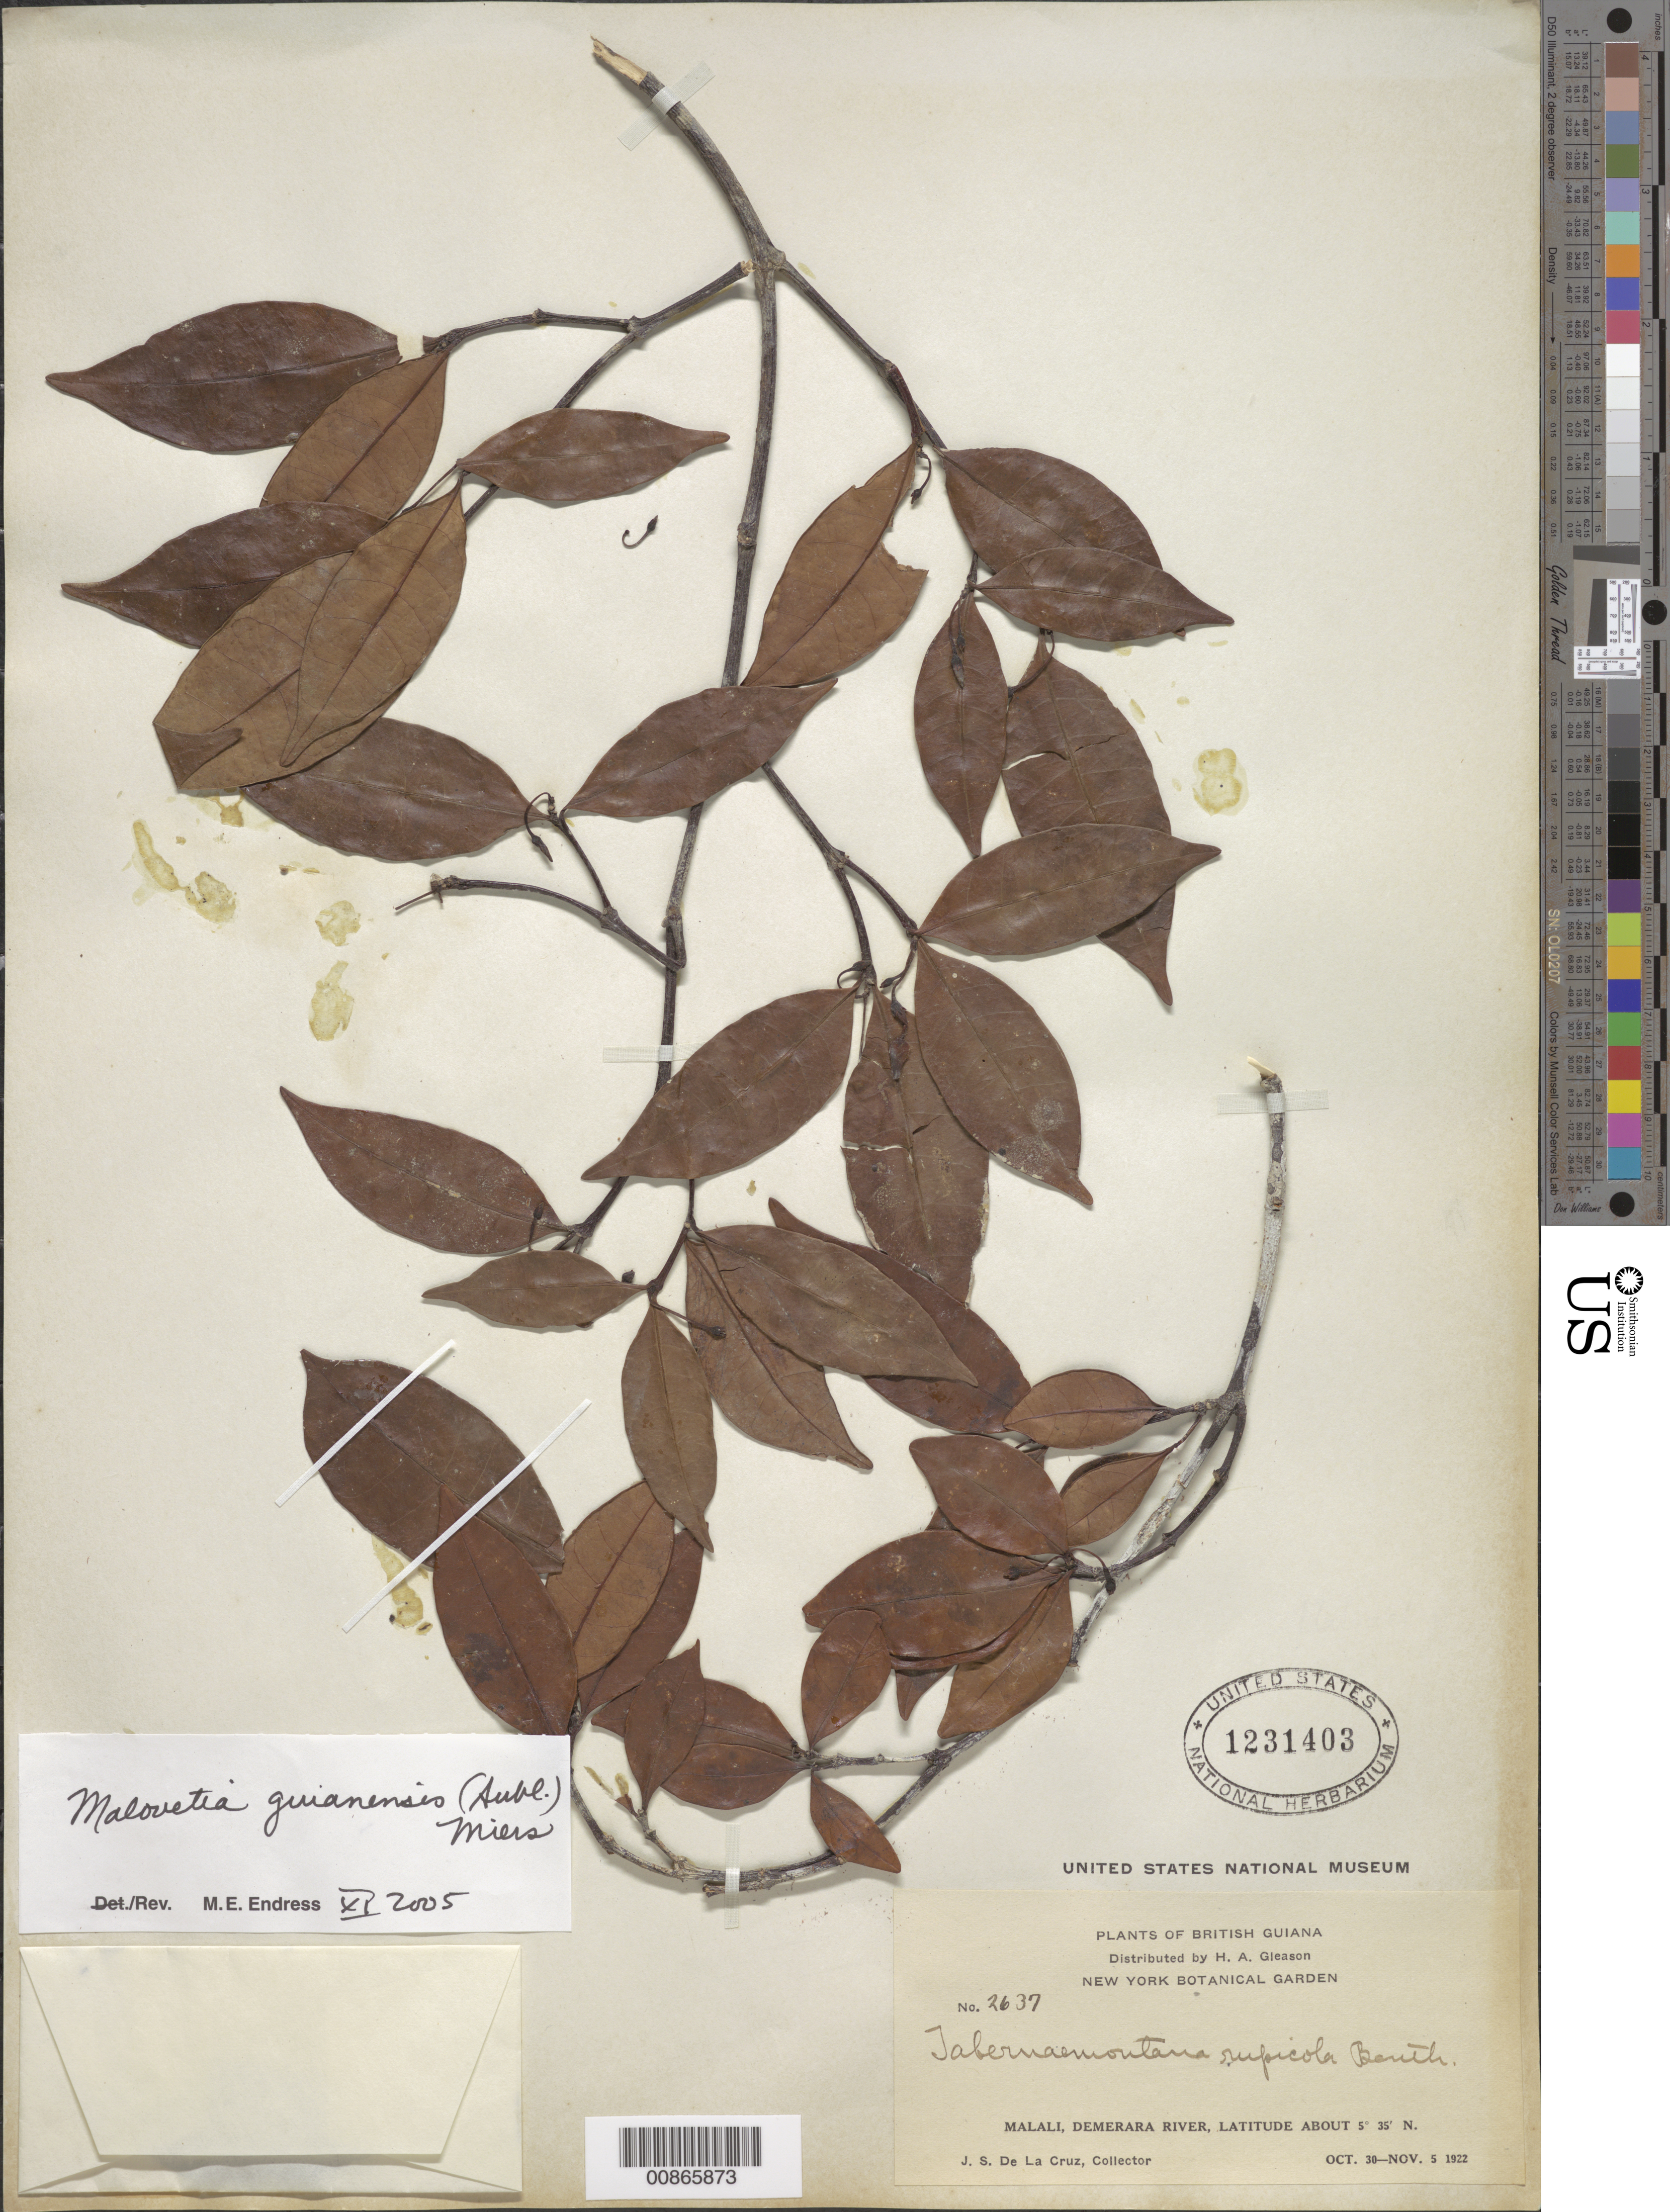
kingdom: Plantae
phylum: Tracheophyta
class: Magnoliopsida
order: Gentianales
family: Apocynaceae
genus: Malouetia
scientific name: Malouetia guianensis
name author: (Aubl.) Miers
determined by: Endress, Mary E.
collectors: J. S. de la Cruz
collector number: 2637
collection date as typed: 30-Oct-22 to 5-Nov-22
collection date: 1922-10-30/1922-11-05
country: Guyana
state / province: U. Demerara-Berbice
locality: Malali, Demerara R.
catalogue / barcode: US 1231403